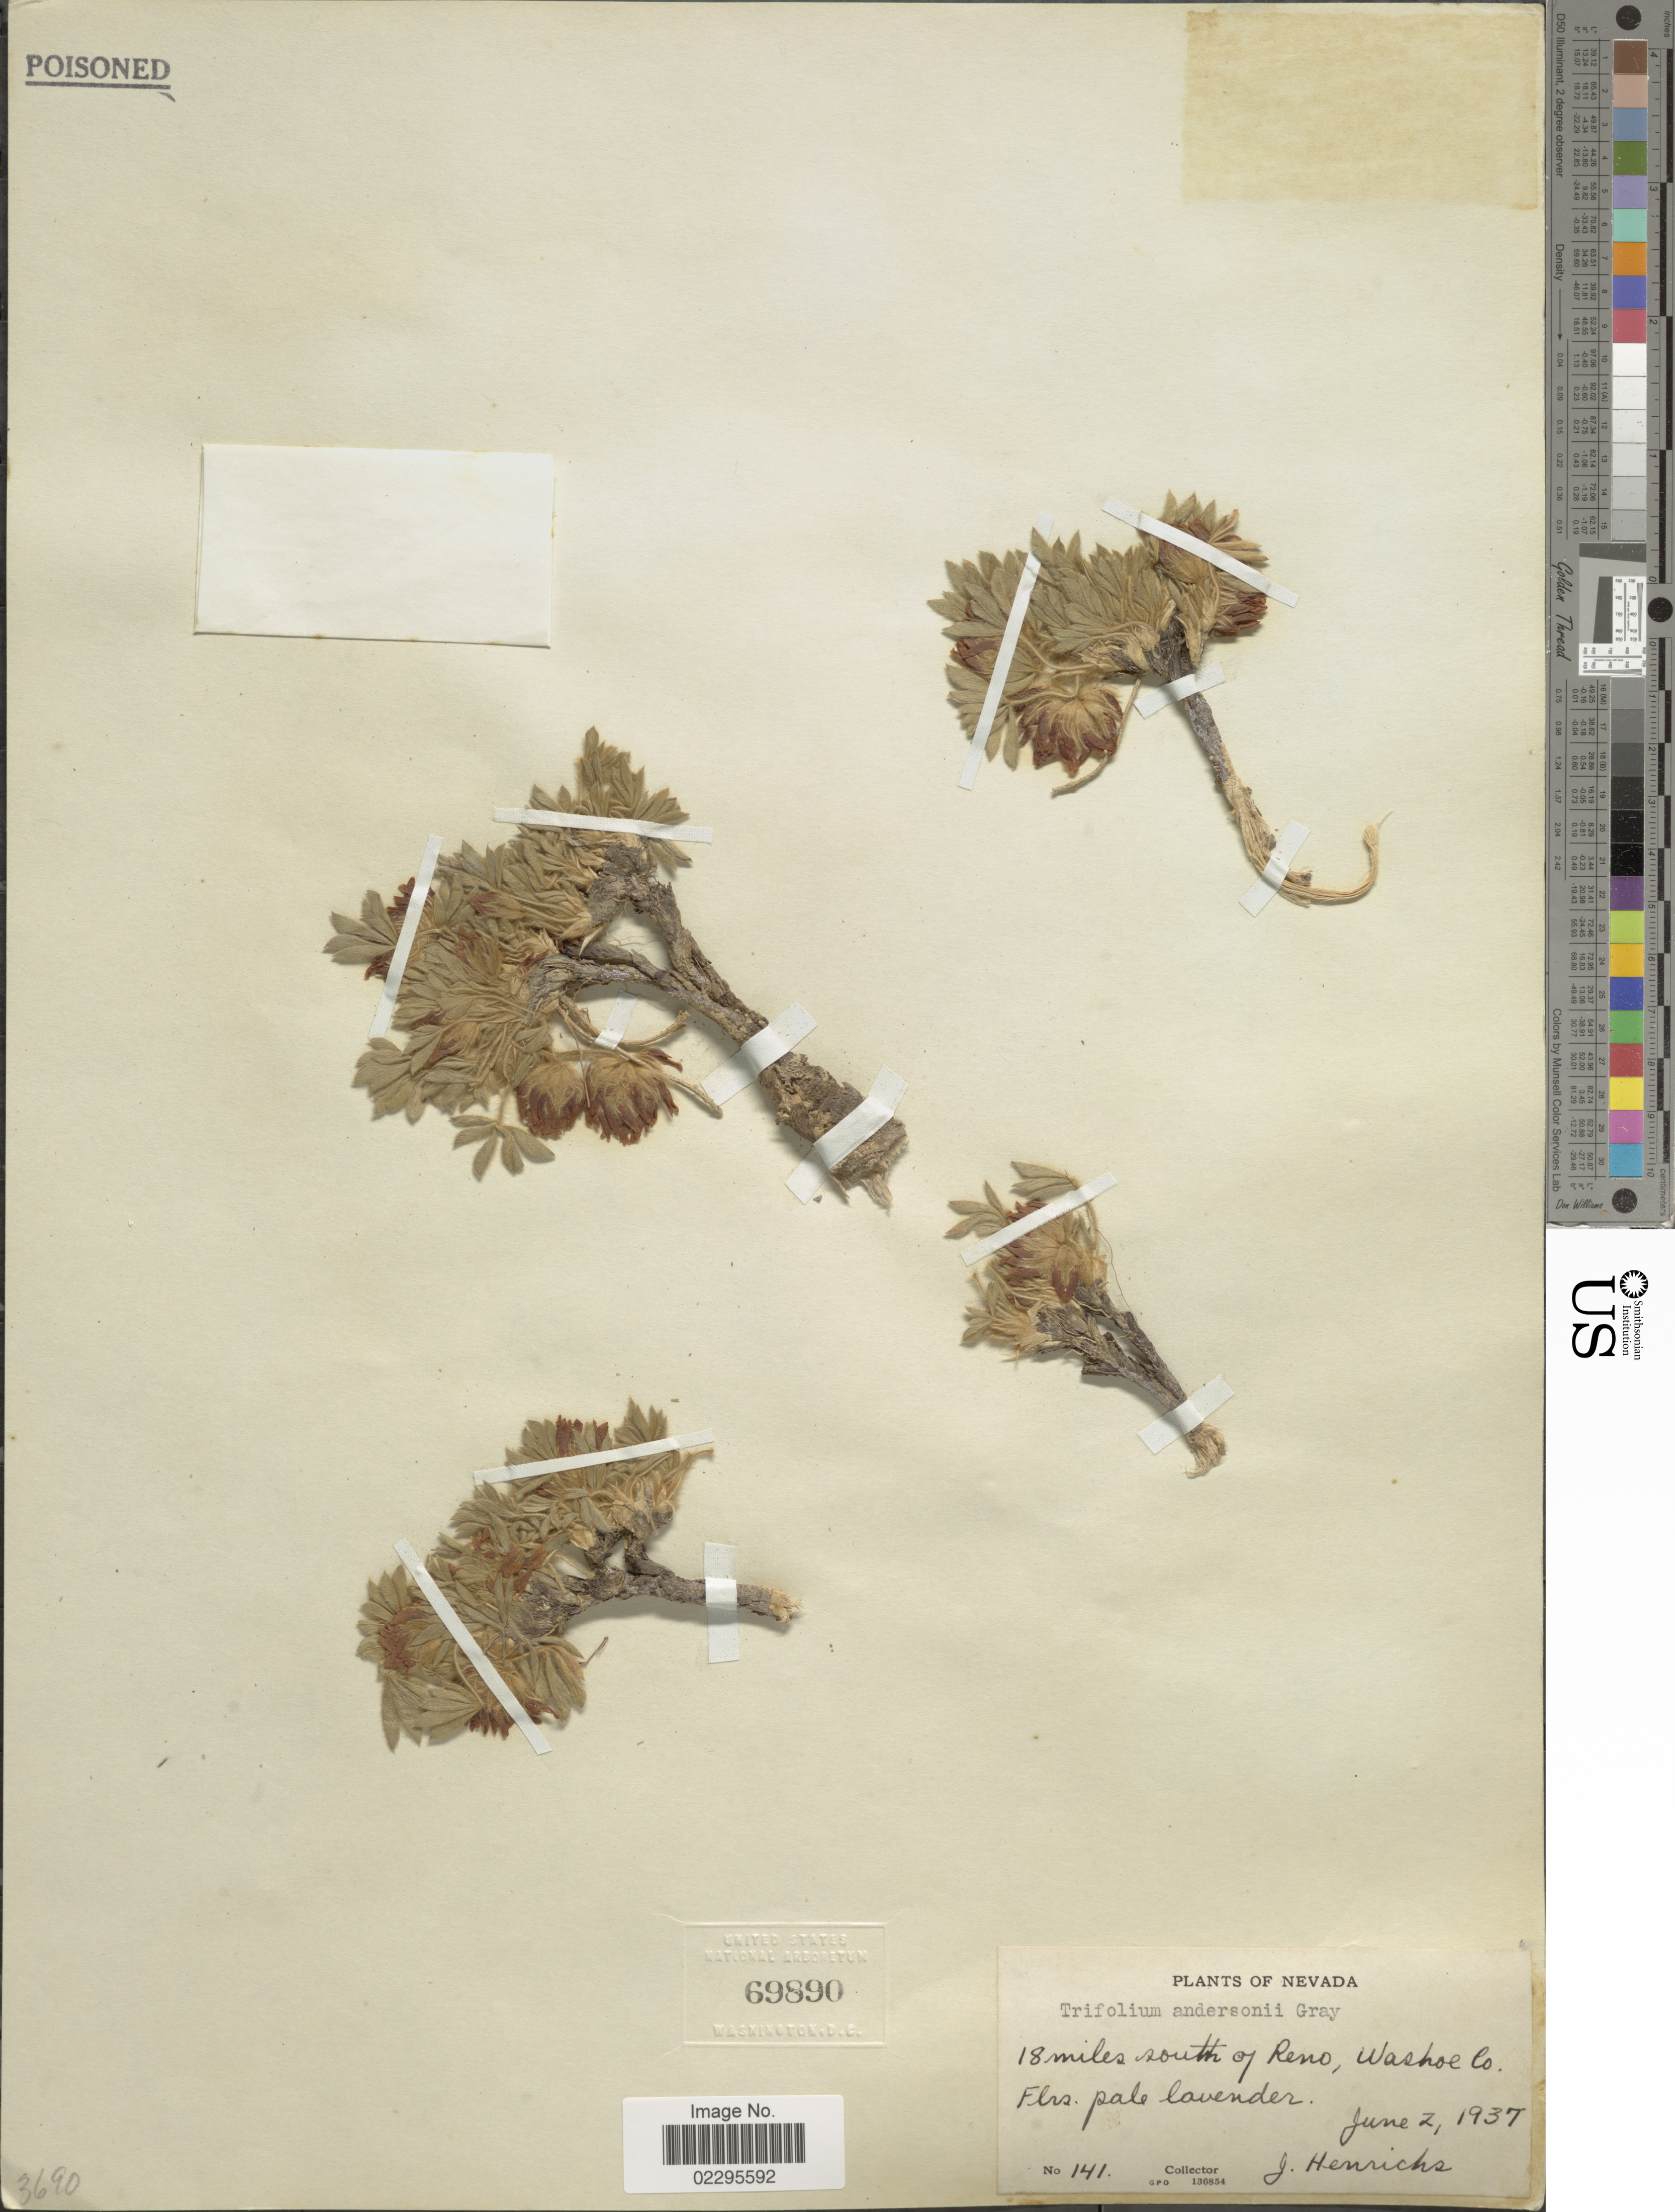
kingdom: Plantae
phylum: Tracheophyta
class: Magnoliopsida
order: Fabales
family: Fabaceae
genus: Trifolium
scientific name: Trifolium andersonii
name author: A. Gray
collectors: J. Henrichs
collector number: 141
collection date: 1937-06-02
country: United States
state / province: Nevada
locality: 18 miles south of Reno, Washoe Co.